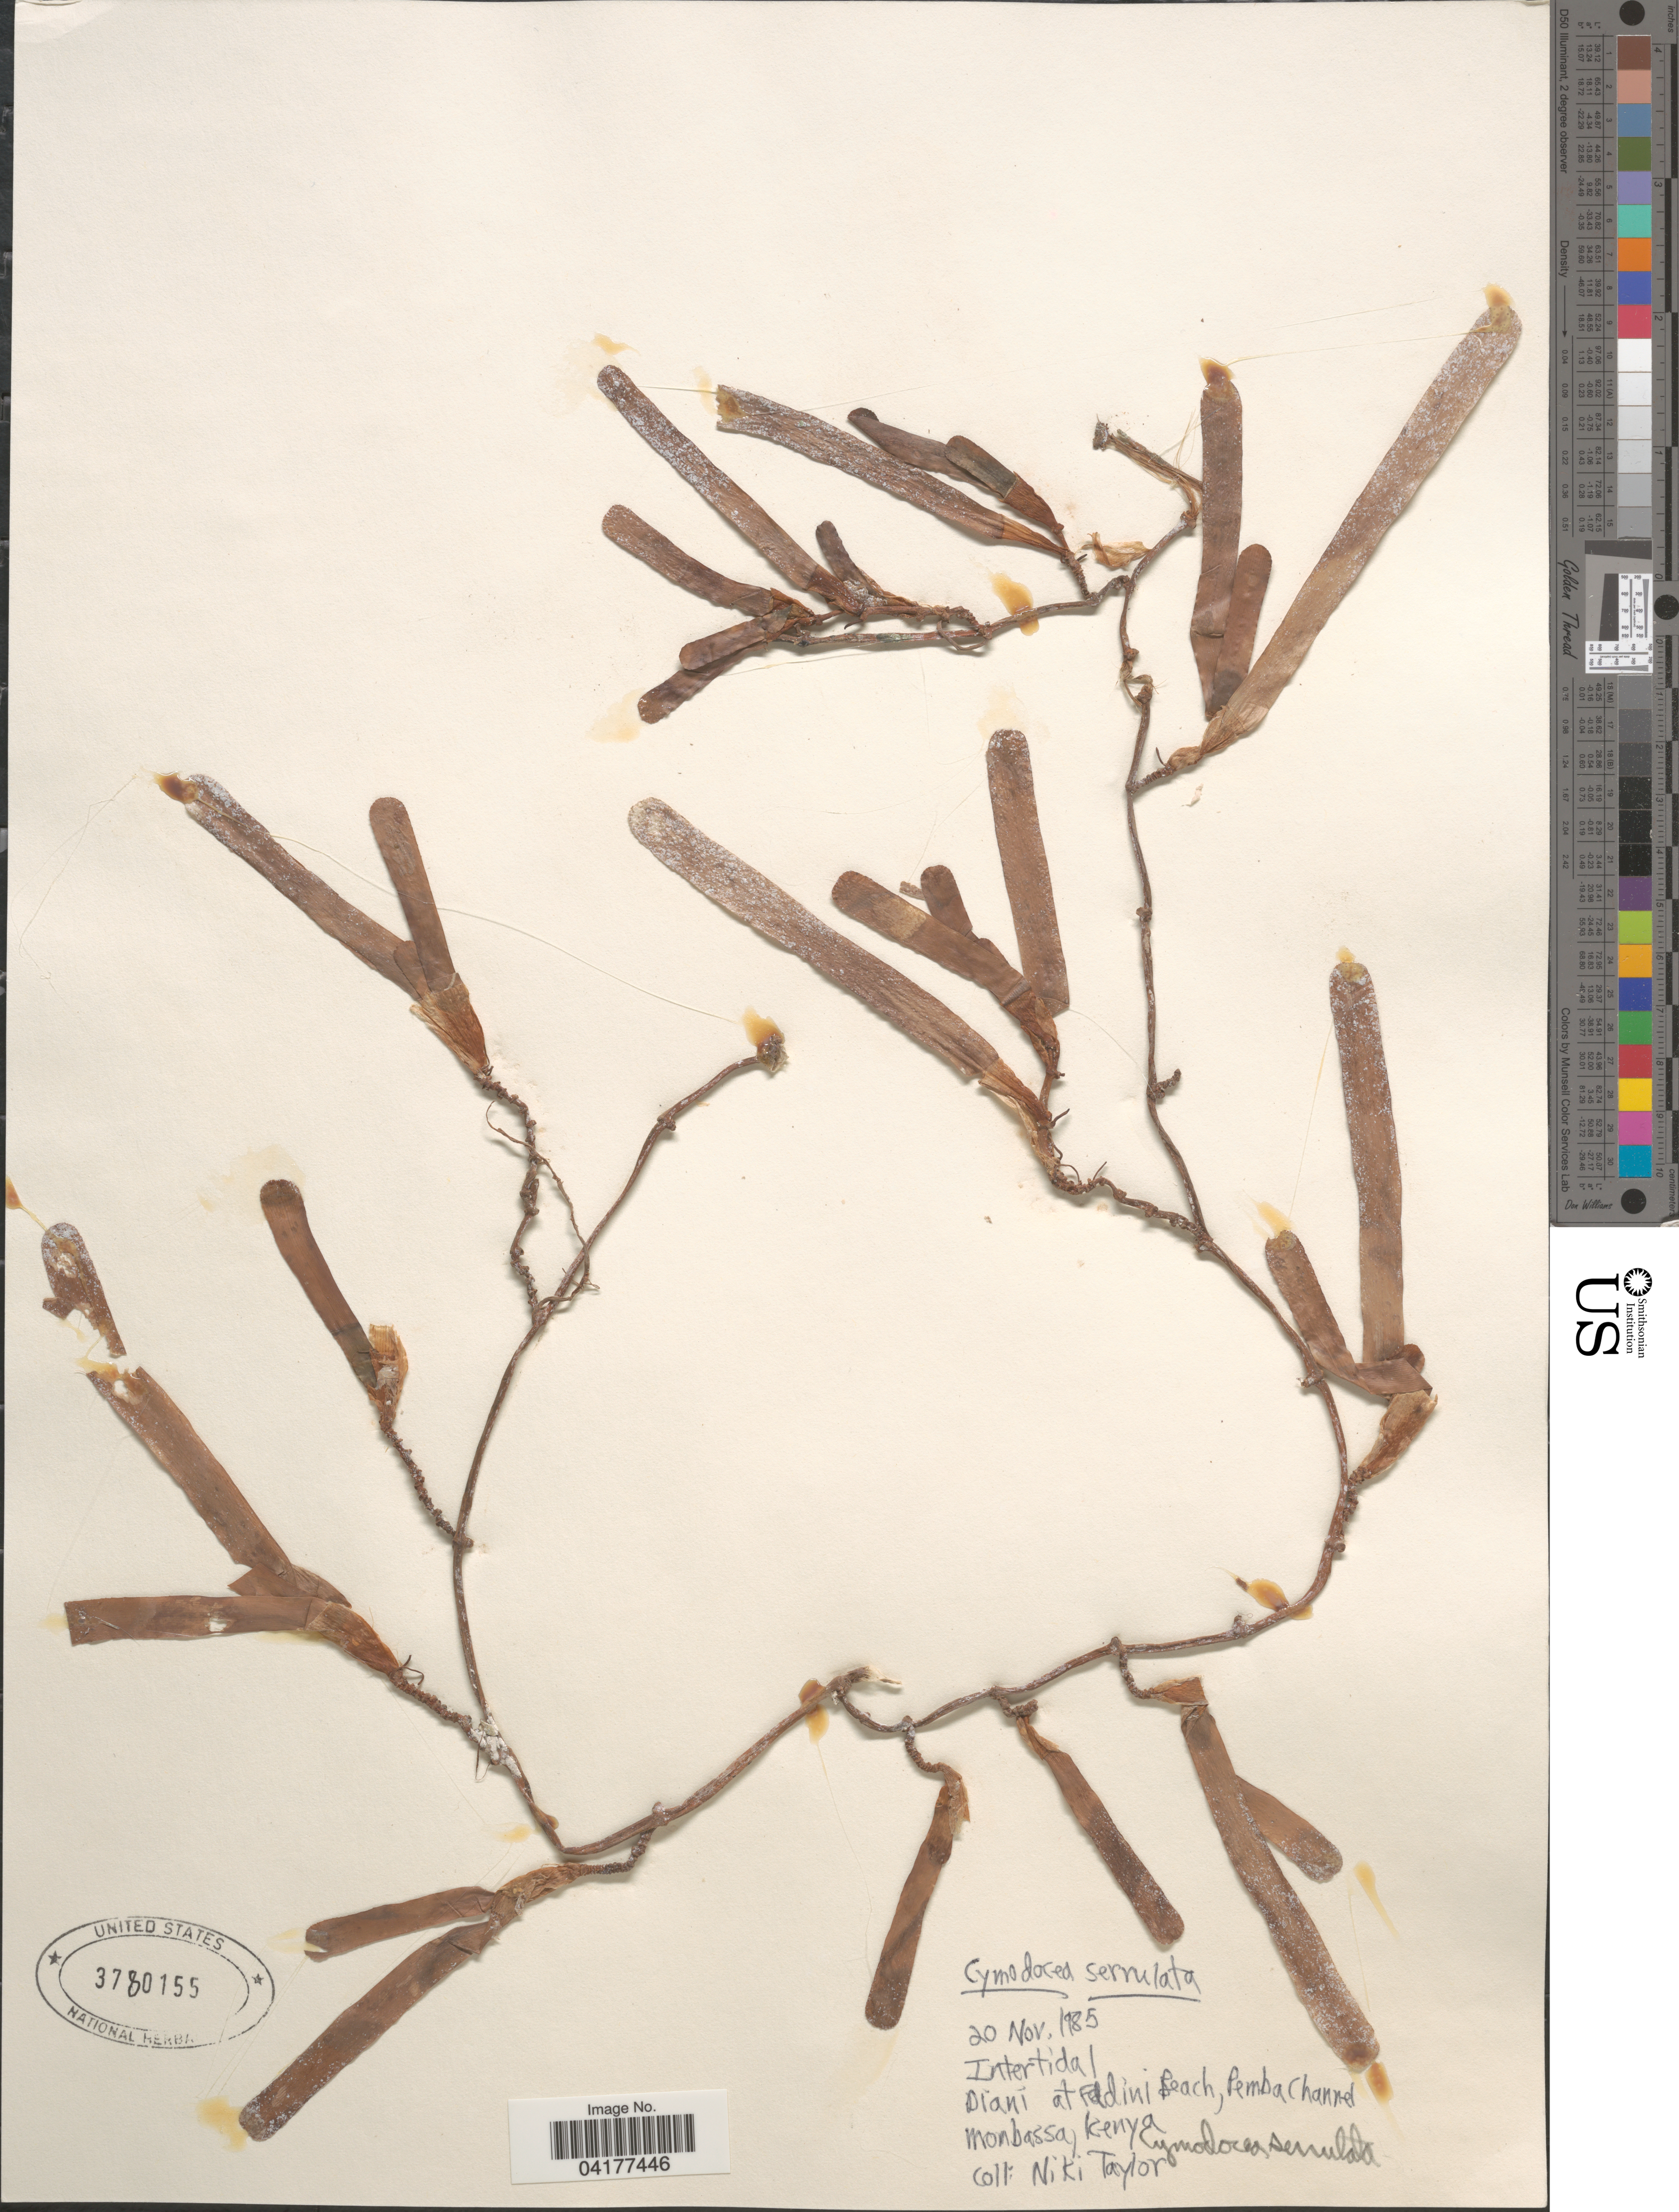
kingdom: Plantae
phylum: Tracheophyta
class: Liliopsida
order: Alismatales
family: Cymodoceaceae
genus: Cymodocea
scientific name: Cymodocea serrulata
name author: (R. Br.) Magnus & Ashers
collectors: N. Taylor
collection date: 1985-11-20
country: Kenya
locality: Diani at Fadini Beach, Pemba Channel. Mombassa.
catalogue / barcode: US 3780155